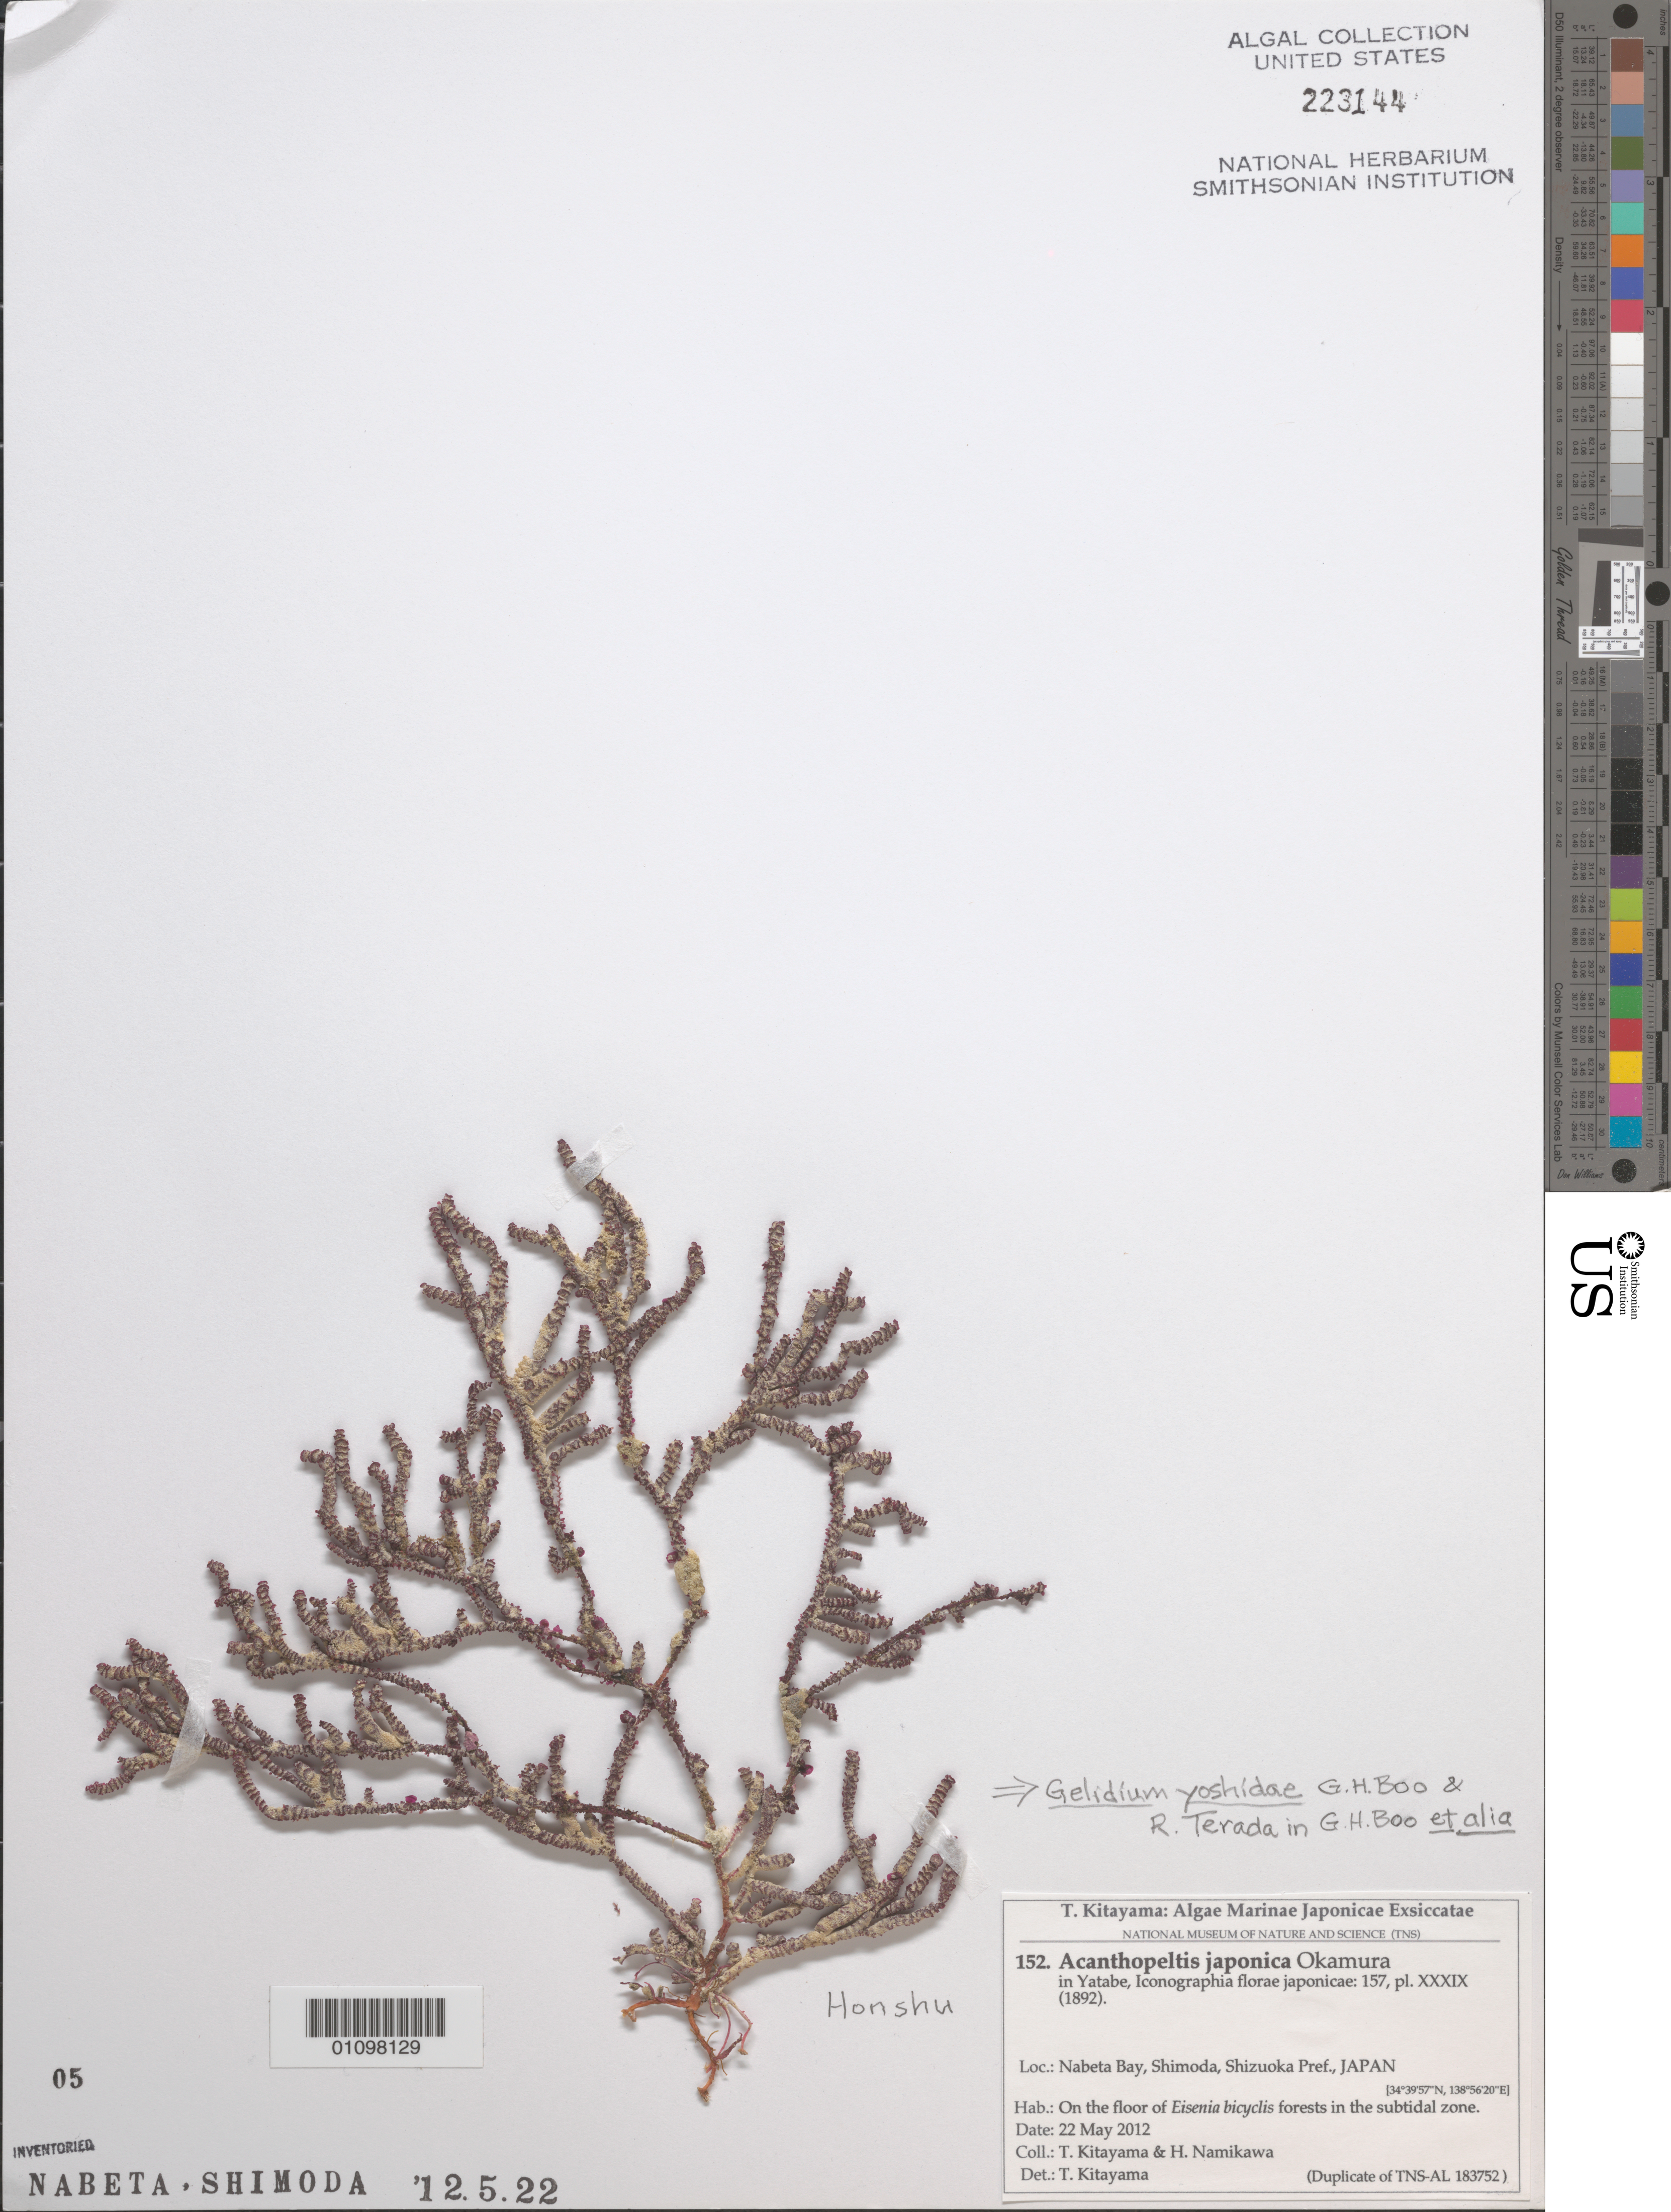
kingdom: Plantae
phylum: Rhodophyta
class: Florideophyceae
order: Gelidiales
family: Gelidiaceae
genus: Gelidium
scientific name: Gelidium yoshidae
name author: G.H. Boo & R. Terada in G.H. Boo et al.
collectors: T. Kitayama & H. Namikawa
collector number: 152 & TNS-AL 183752 Duplicate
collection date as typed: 22 May 2012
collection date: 2012-05-22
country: Japan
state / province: Sizuoka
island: Honshu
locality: Nabeta Bay, Shimoda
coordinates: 34 39'57"N, 138 56'20"E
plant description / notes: Kitayama, T., Algae Marinae Japonicae Exsiccatae, Fasc. VII (Nos. 151-175), as Acanthopeltis japonica in Yatabe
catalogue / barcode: US 223144